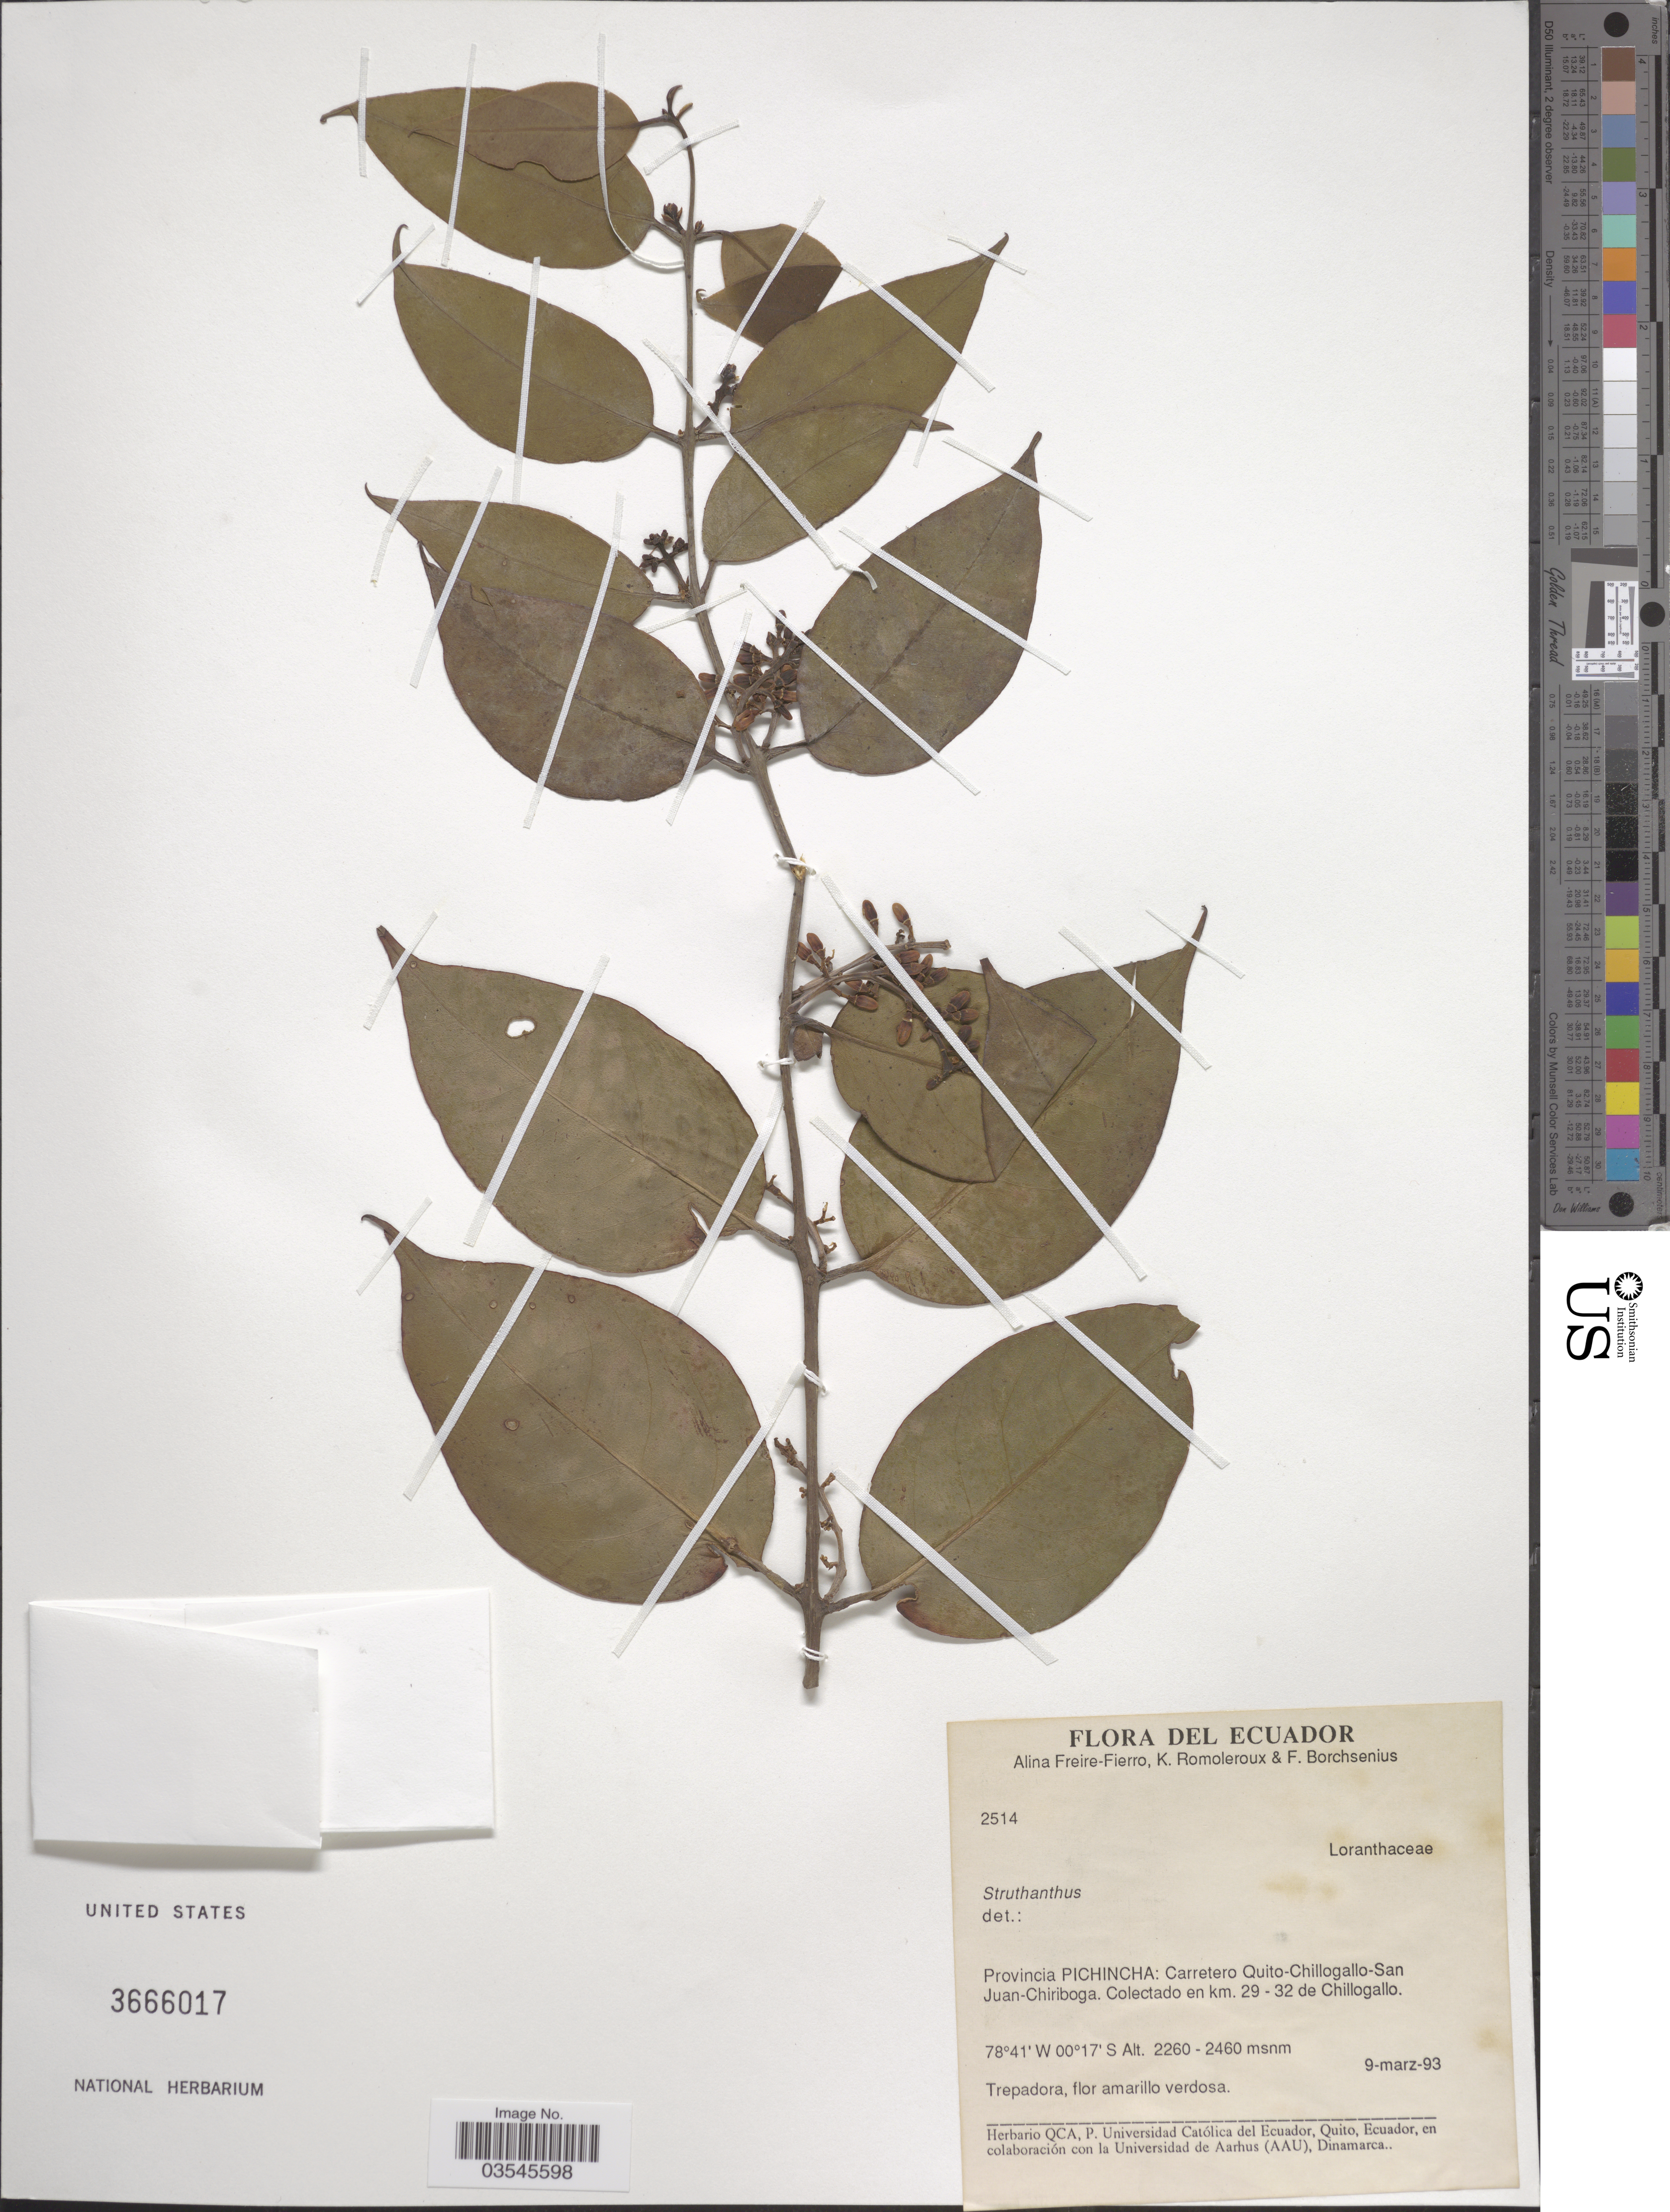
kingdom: Plantae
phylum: Tracheophyta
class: Magnoliopsida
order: Santalales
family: Loranthaceae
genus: Struthanthus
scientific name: Struthanthus sp.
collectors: A. Freire-Fierro, K. Romoleraux & F. Borchsenius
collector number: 2514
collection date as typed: Transcribed d/m/y: 9/3/93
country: Ecuador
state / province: Pichincha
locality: Carretero Quito-Chillogallo-San Juan-Chiriboga. En km. 29-32 de Chillogallo.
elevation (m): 2260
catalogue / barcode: US 3666017